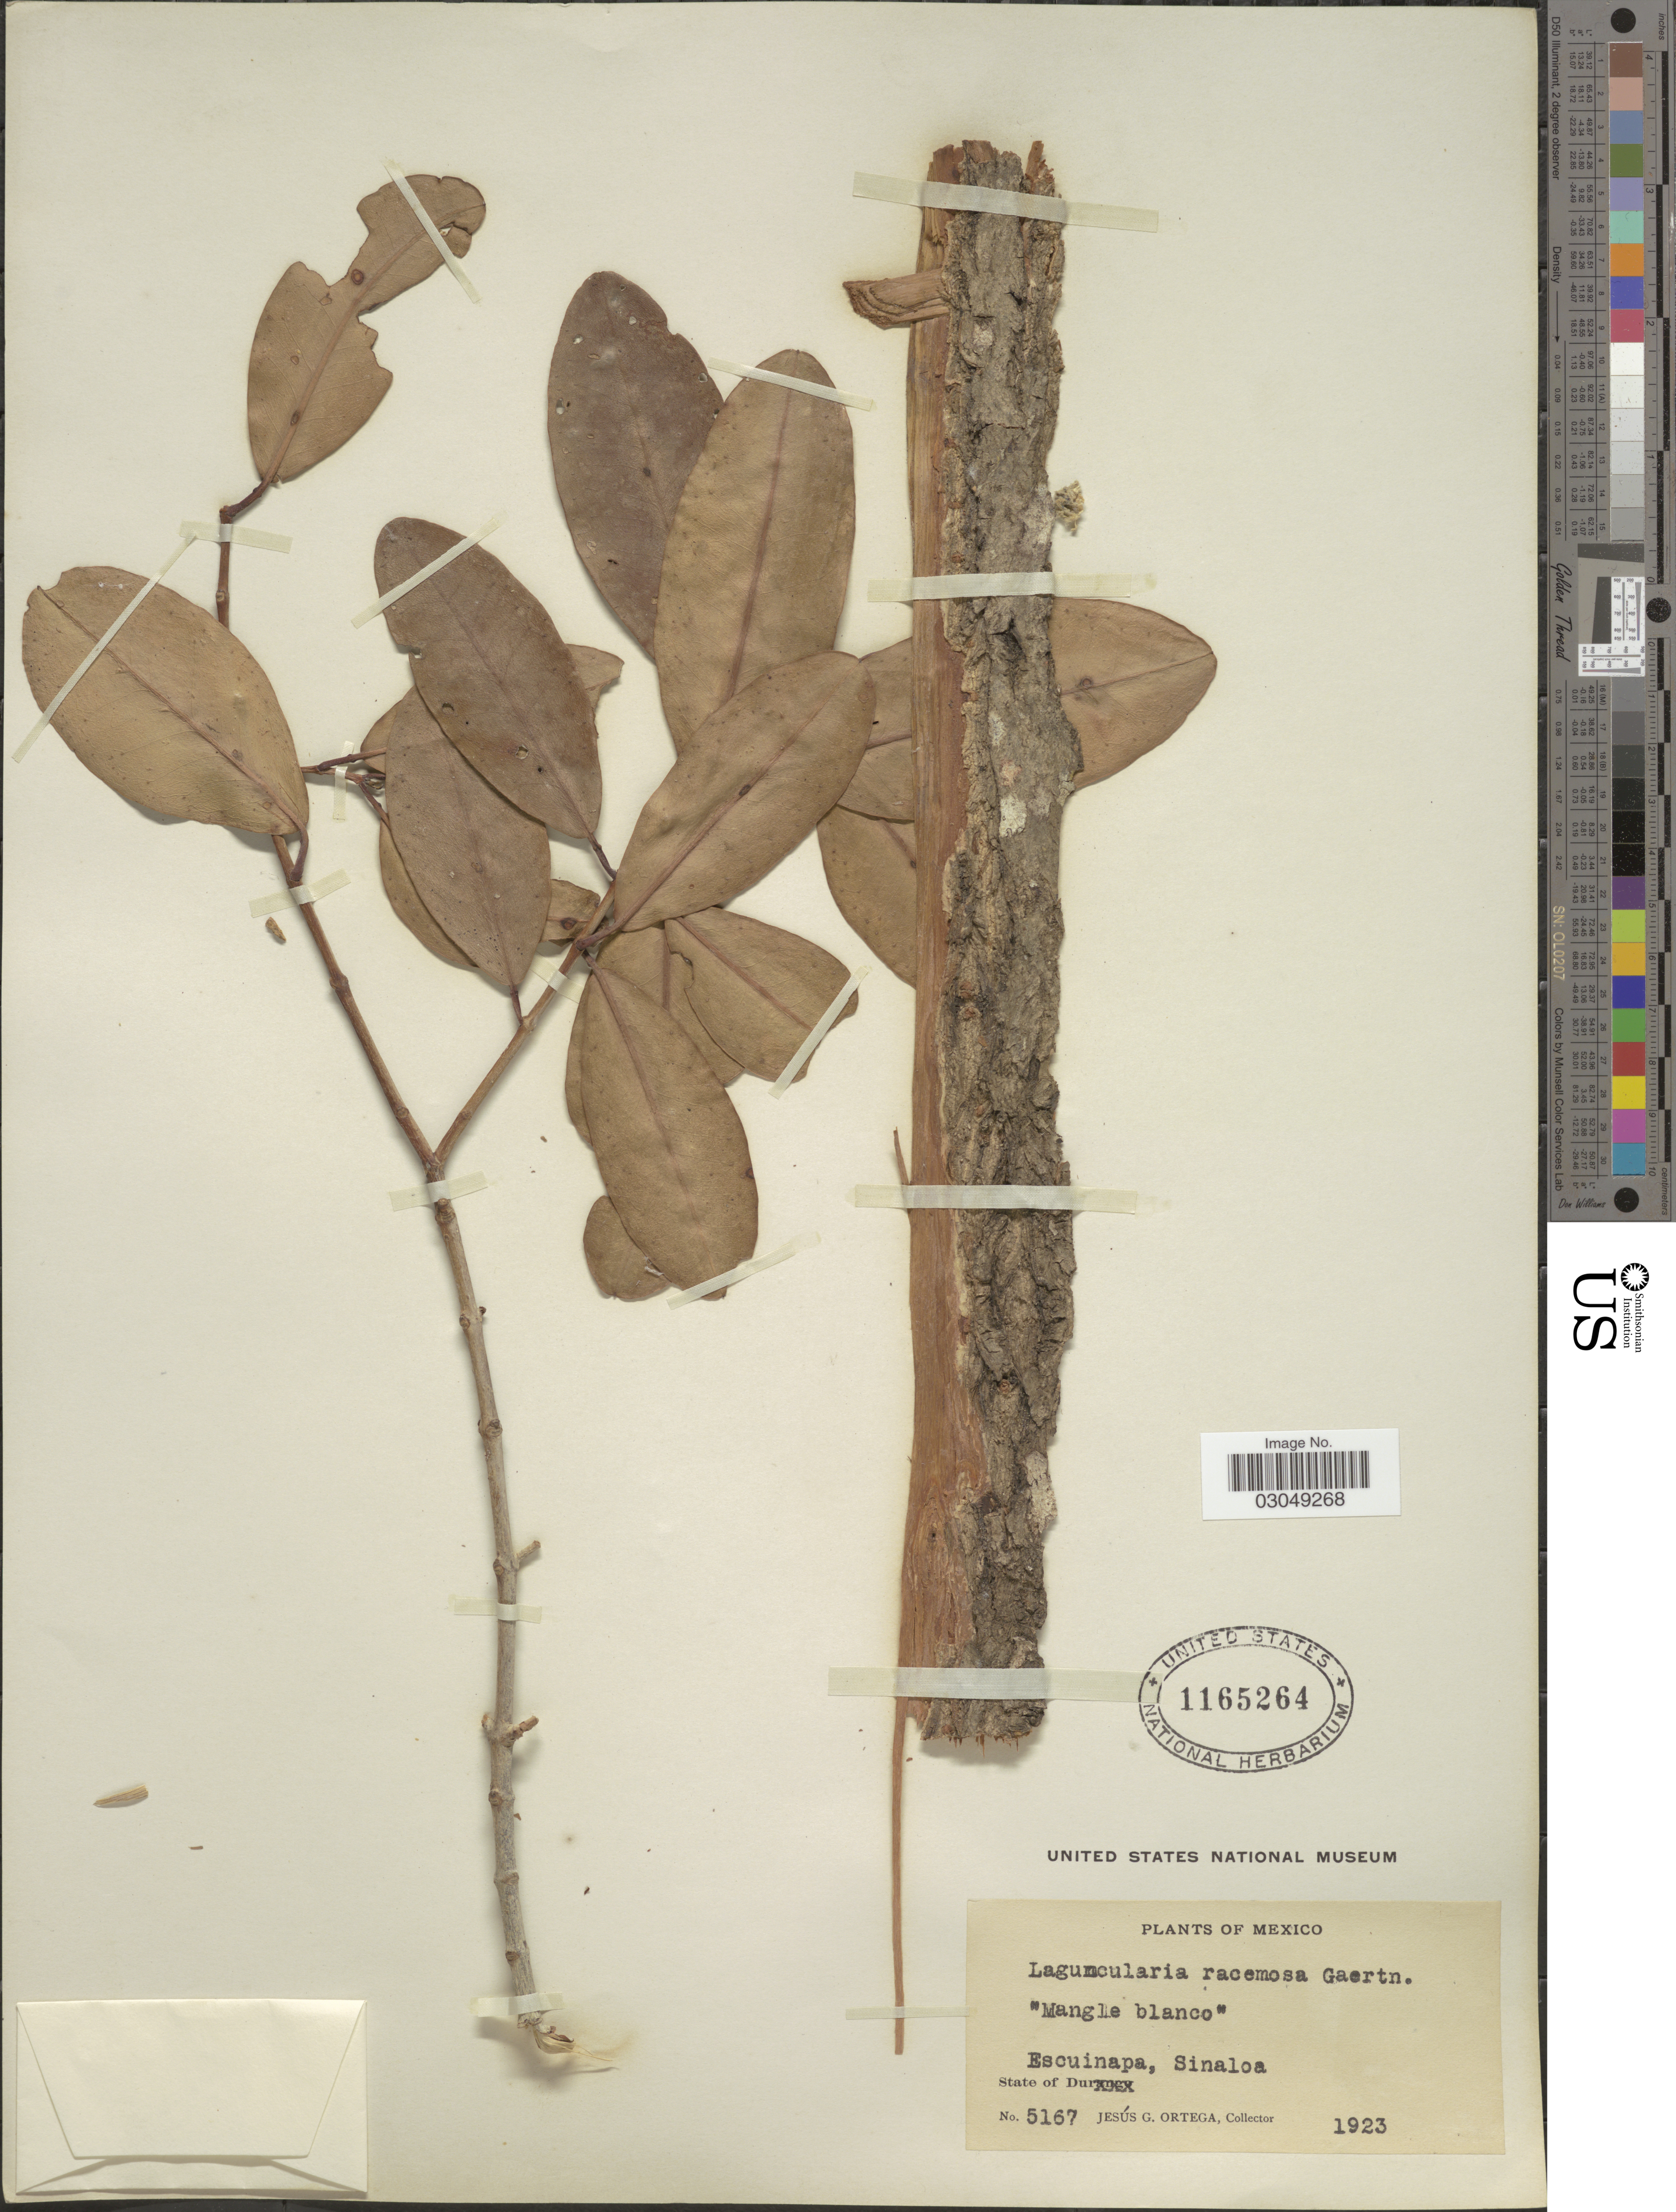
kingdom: Plantae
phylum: Tracheophyta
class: Magnoliopsida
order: Myrtales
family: Combretaceae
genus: Laguncularia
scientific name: Laguncularia racemosa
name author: (L.) C.F. Gaertn.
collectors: J. Ortega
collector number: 5167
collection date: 1923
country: Mexico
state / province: Sinaloa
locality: Escuinapa.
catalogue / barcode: US 1165264